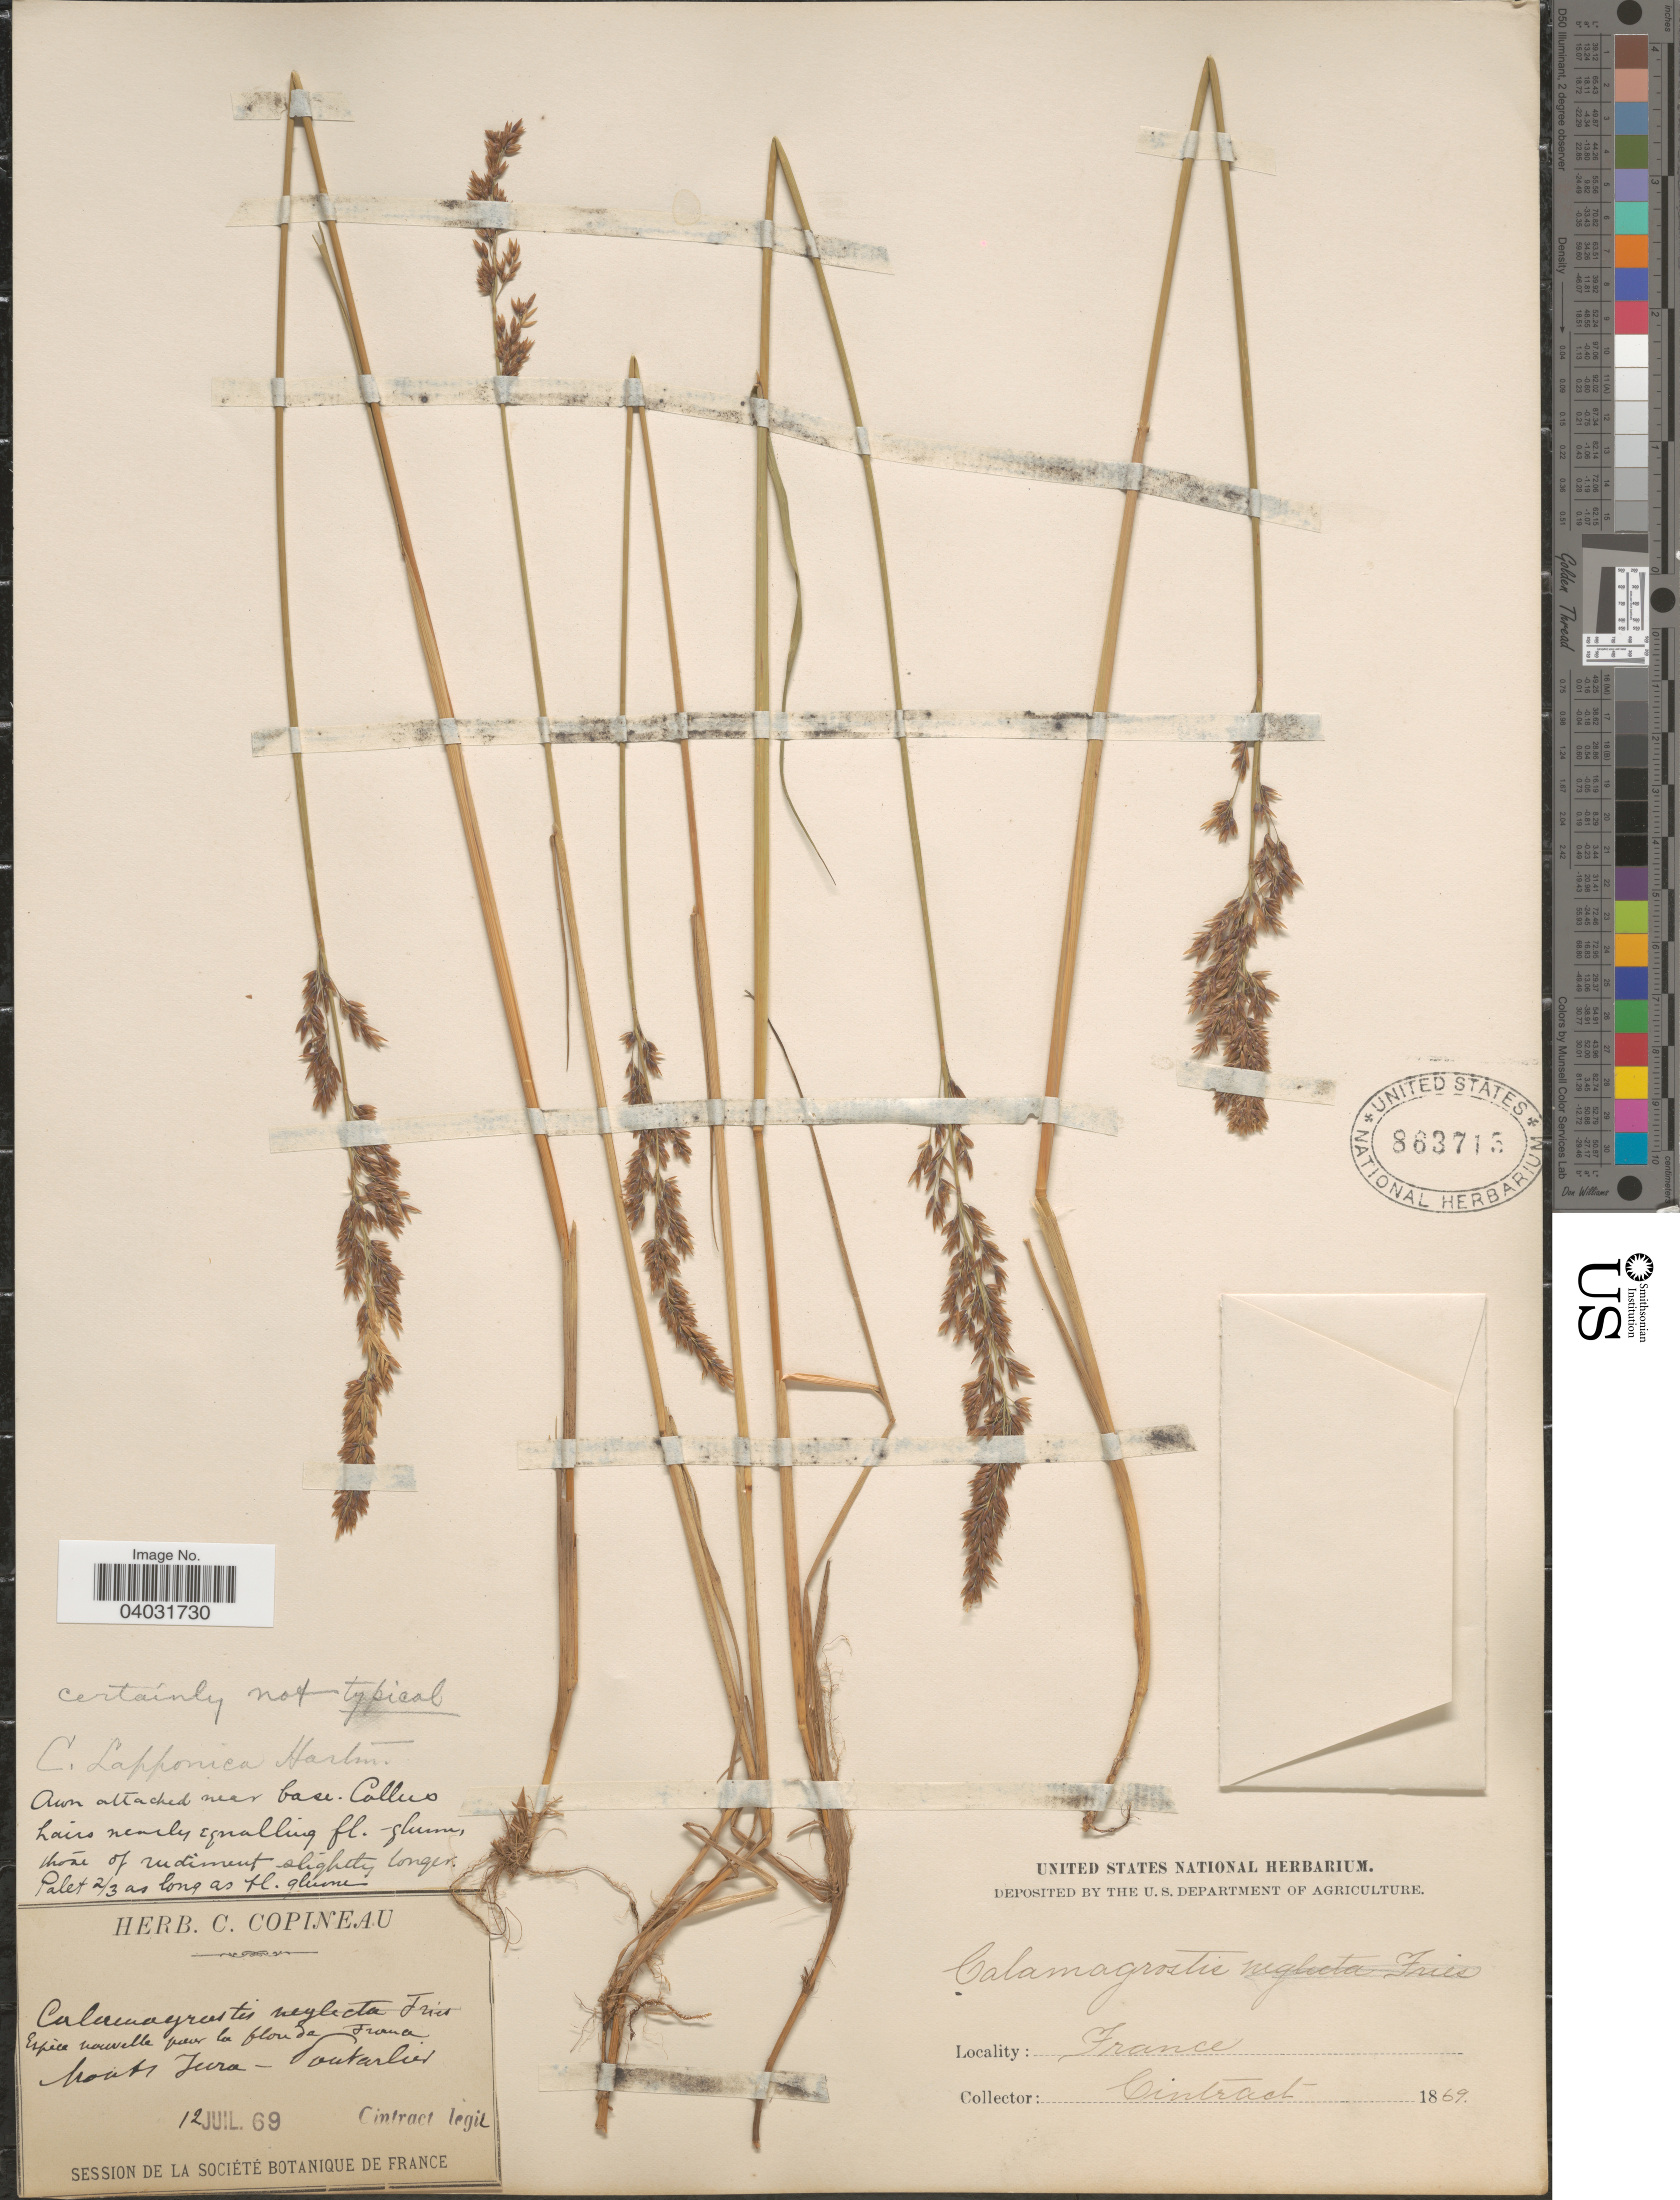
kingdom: Plantae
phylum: Tracheophyta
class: Liliopsida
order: Poales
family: Poaceae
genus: Calamagrostis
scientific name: Calamagrostis sp.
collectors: Cintract, --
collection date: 1869-07-12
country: France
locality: Monte Jura - Pontarlier.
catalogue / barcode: US 863715